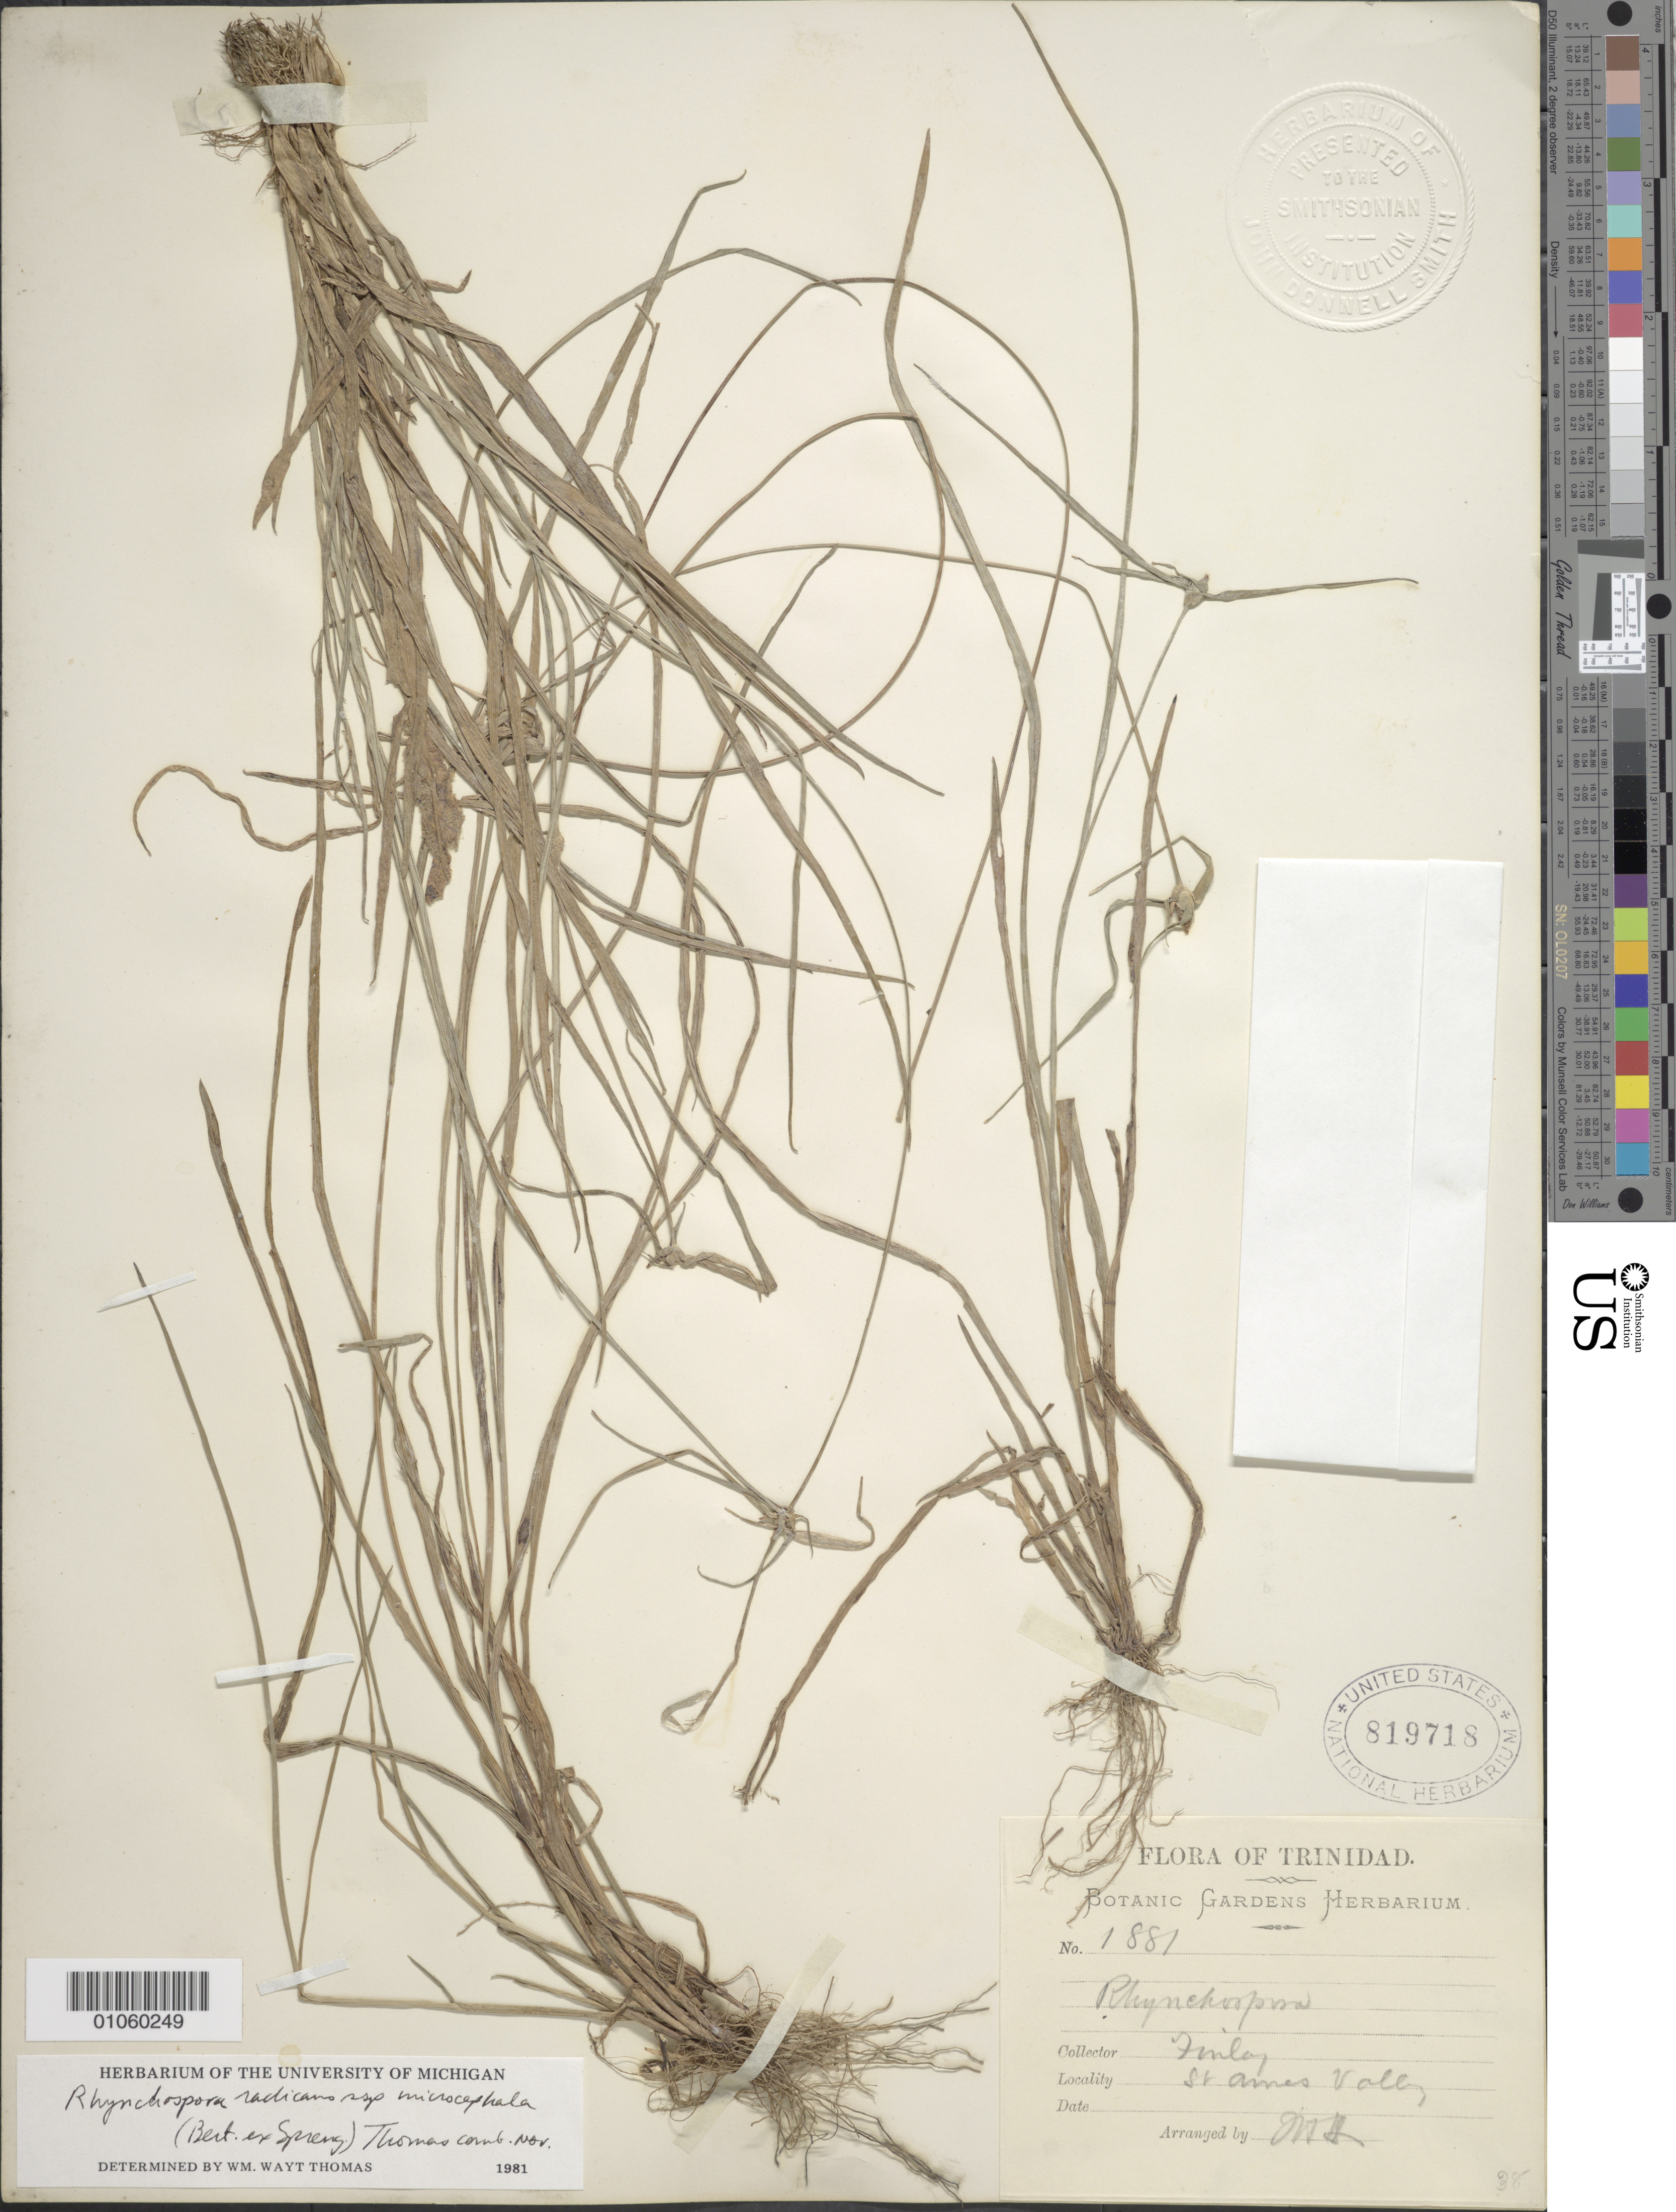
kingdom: Plantae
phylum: Tracheophyta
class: Liliopsida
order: Poales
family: Cyperaceae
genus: Rhynchospora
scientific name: Rhynchospora radicans subsp. microcephala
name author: (Bertero ex Spreng.) W.W. Thomas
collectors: -. Finlay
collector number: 1881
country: Trinidad and Tobago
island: Trinidad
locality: St. Anns Valley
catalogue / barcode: US 819718